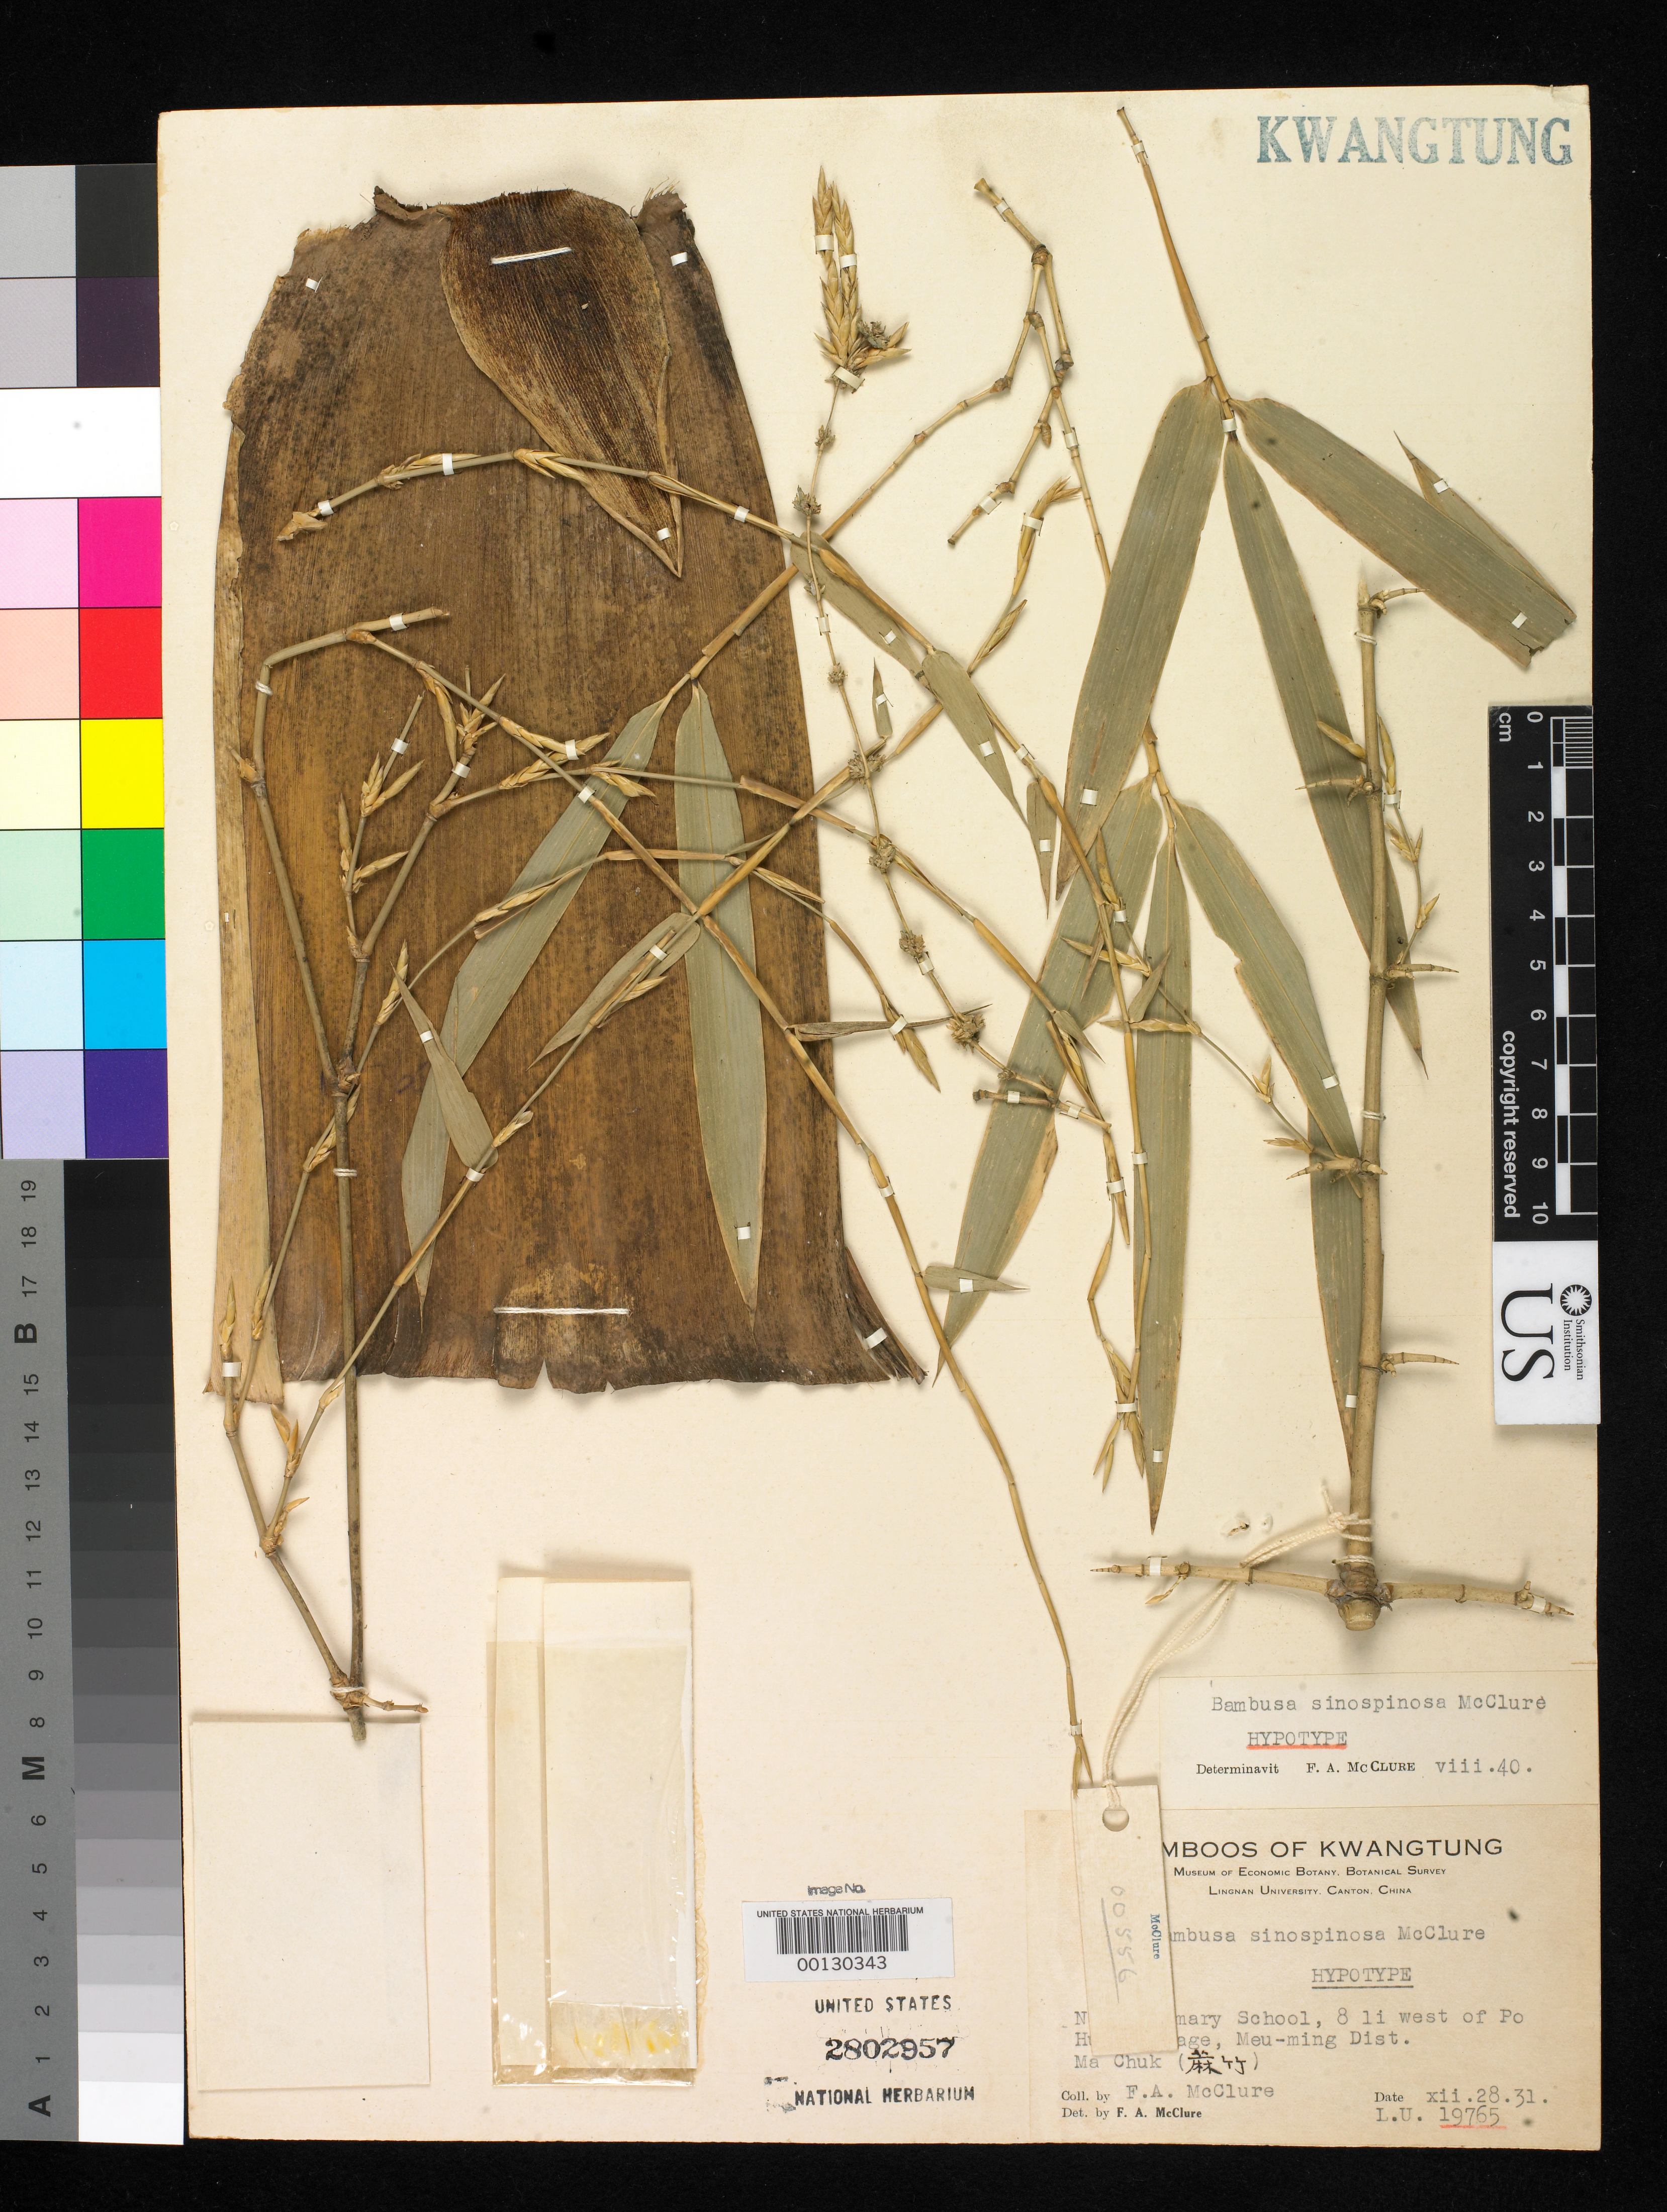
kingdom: Plantae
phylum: Tracheophyta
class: Liliopsida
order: Poales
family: Poaceae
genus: Bambusa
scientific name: Bambusa sinospinosa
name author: McClure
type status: Type Collection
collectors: F. A. McClure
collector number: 556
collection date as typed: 11 Apr 1934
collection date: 1934-04-11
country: China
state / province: Guangdong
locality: Meu-ming Dist., near Po Hui.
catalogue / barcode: US 2802957